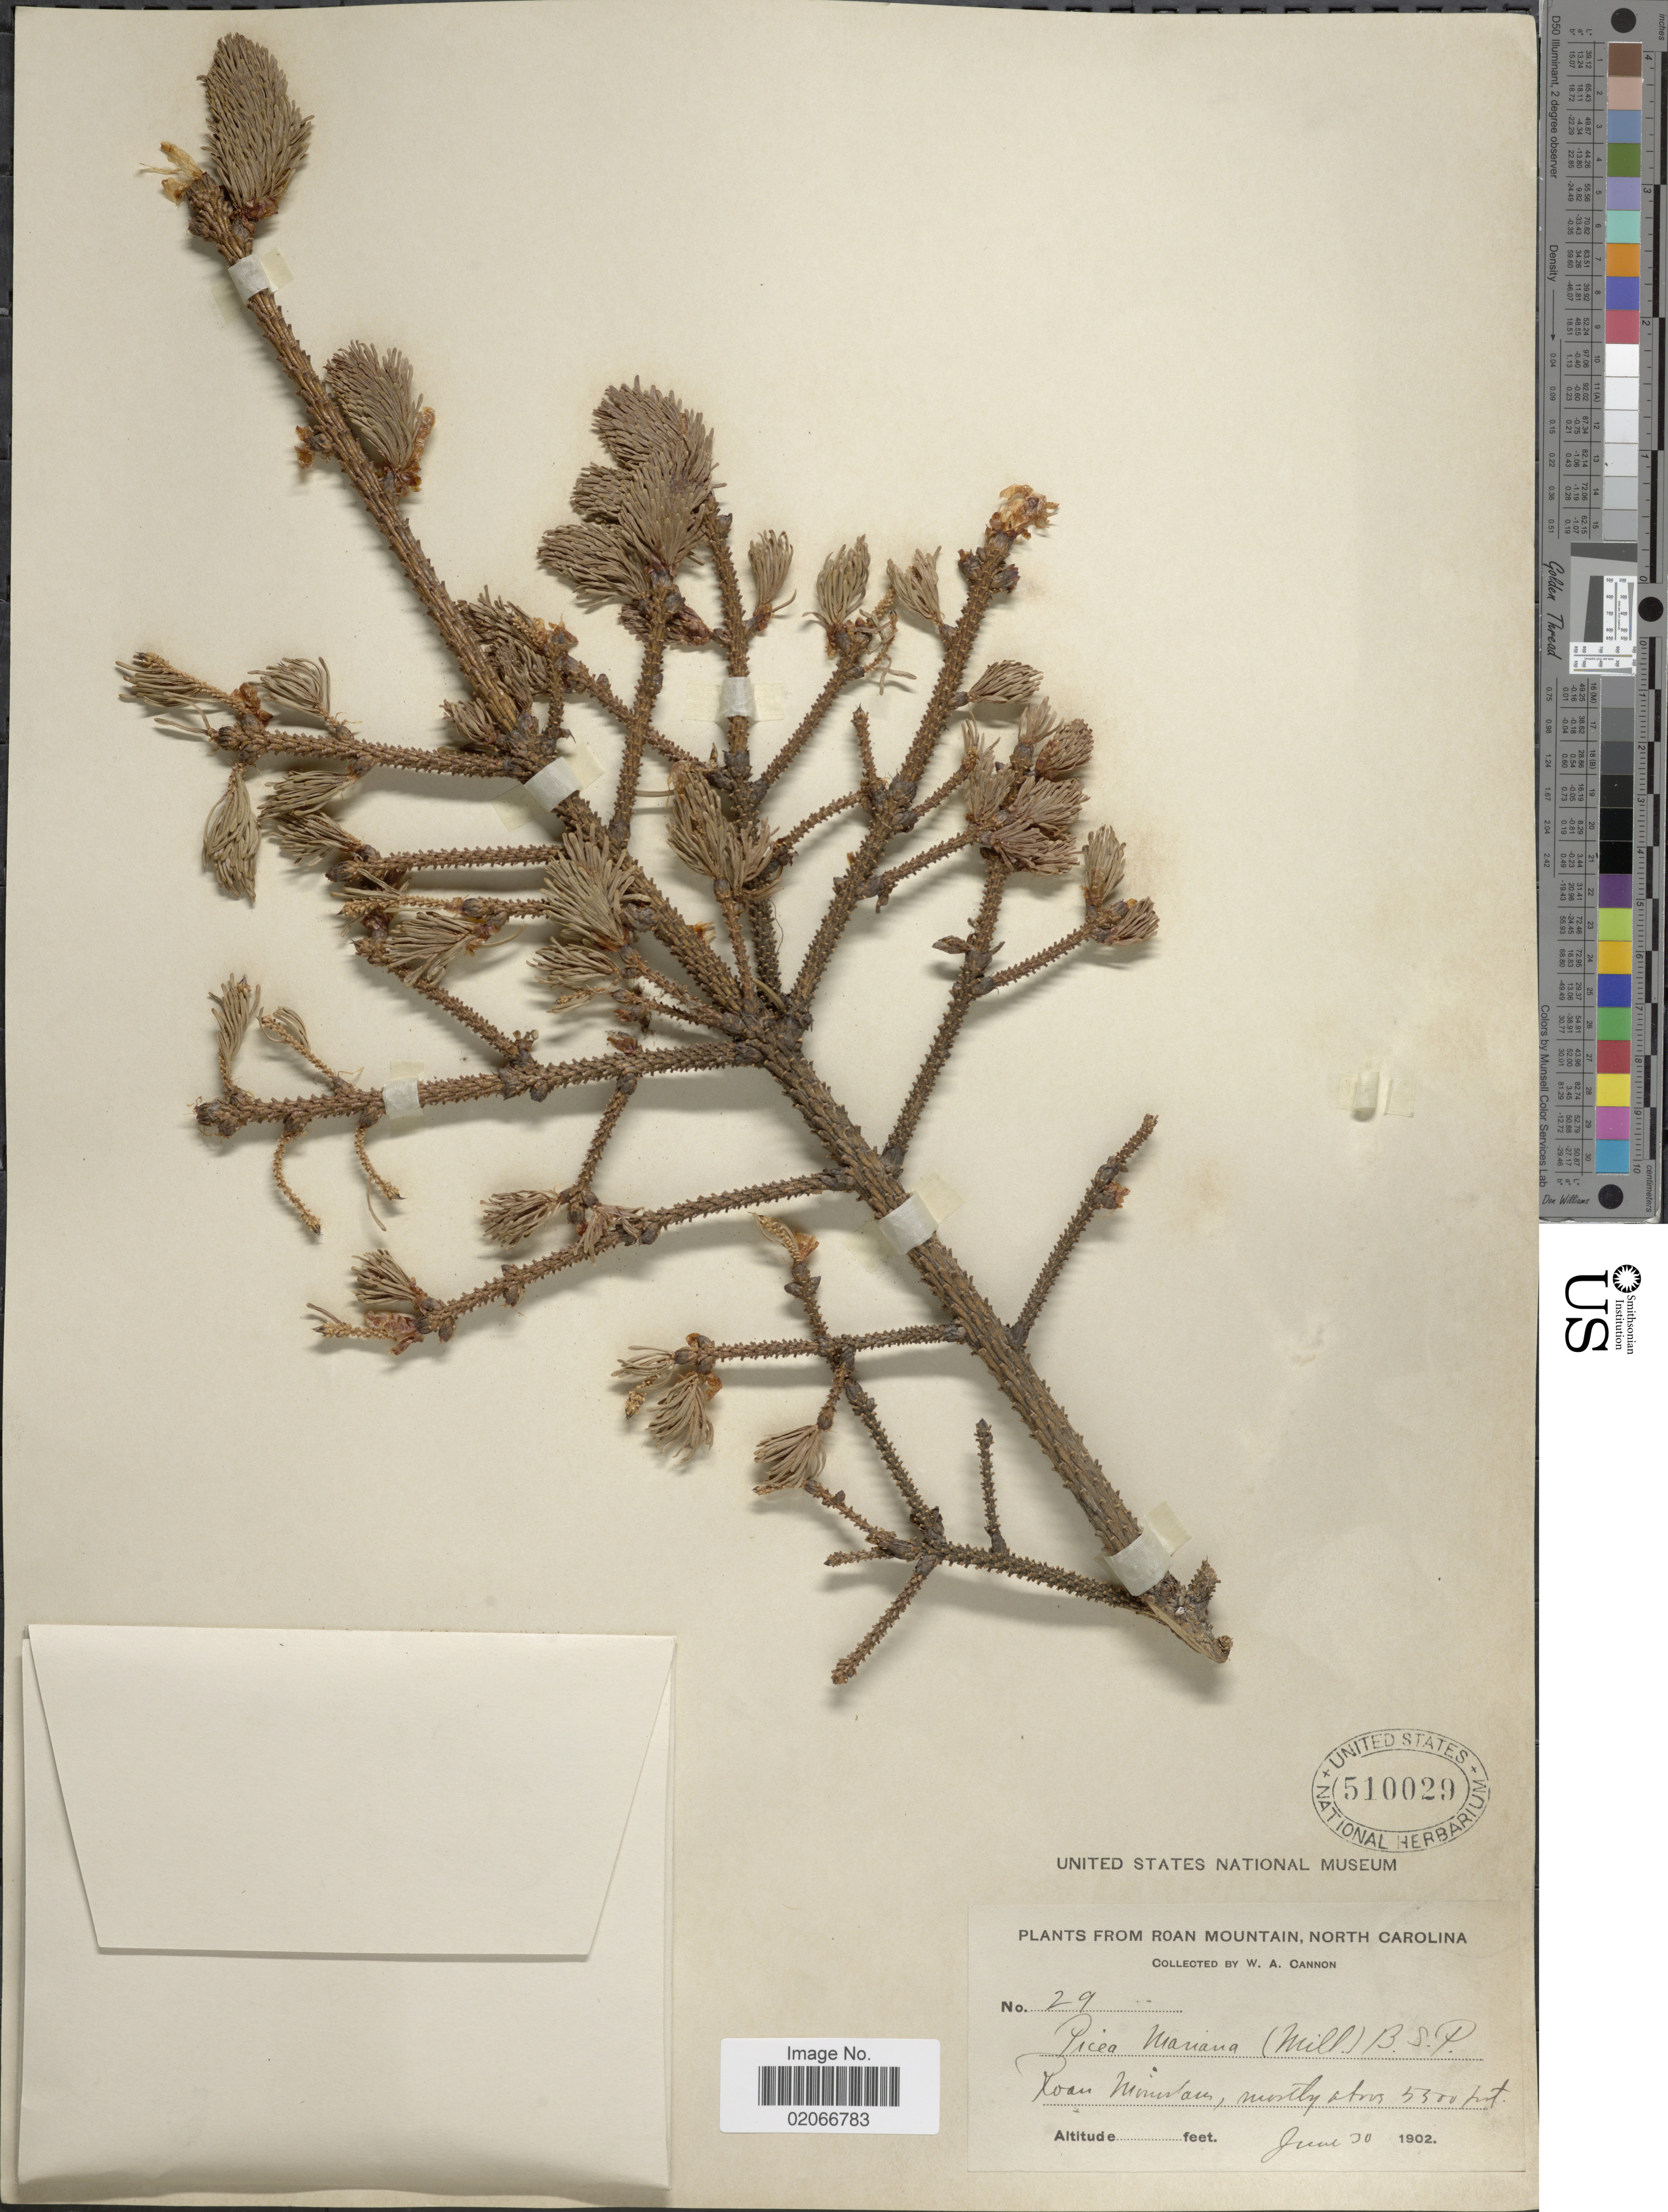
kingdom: Plantae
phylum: Tracheophyta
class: Pinopsida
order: Pinales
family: Pinaceae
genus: Picea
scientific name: Picea rubens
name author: Sarg.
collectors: W. Cannon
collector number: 29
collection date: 1902-06-30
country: United States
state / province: North Carolina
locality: Roan Mountain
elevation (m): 1676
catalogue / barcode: US 510029